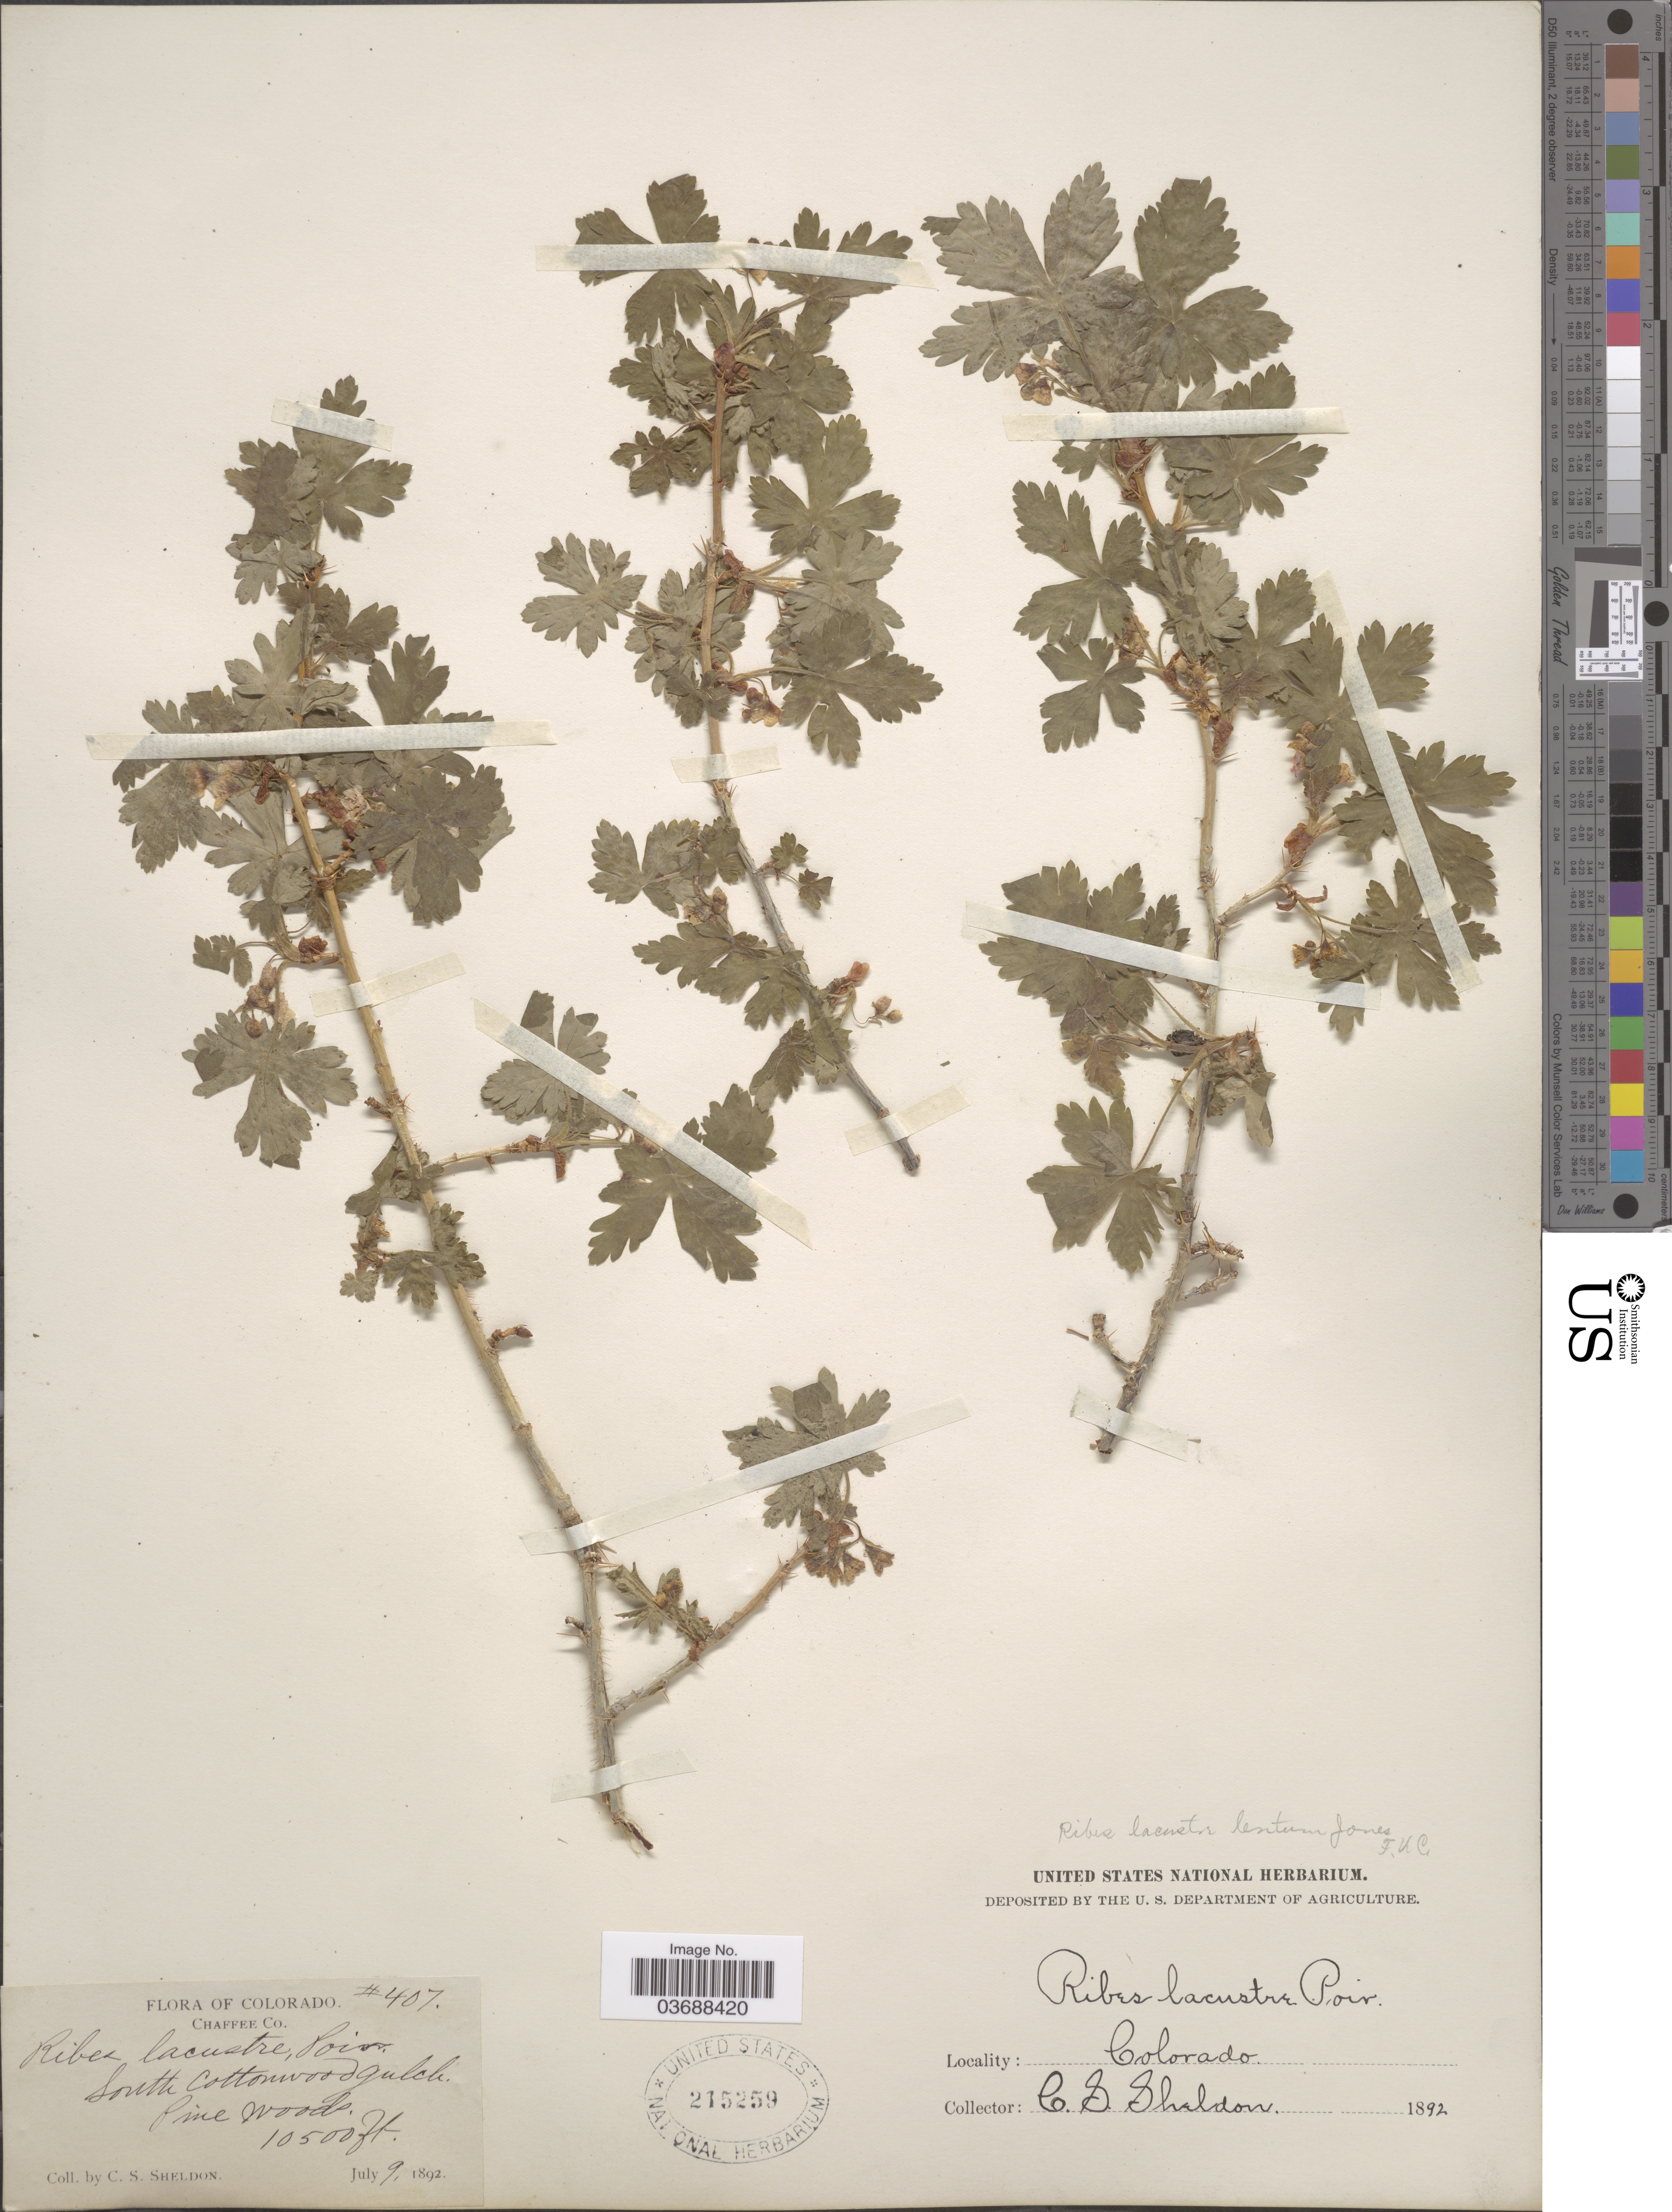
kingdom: Plantae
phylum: Tracheophyta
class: Magnoliopsida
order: Saxifragales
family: Grossulariaceae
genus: Ribes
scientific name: Ribes montigenum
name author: McClatchie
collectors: C. S. Sheldon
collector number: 407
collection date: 1892-07-09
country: United States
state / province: Colorado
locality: Chaffee Co. South Cottonwood gulch. Pine woods.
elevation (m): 3200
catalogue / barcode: US 215259